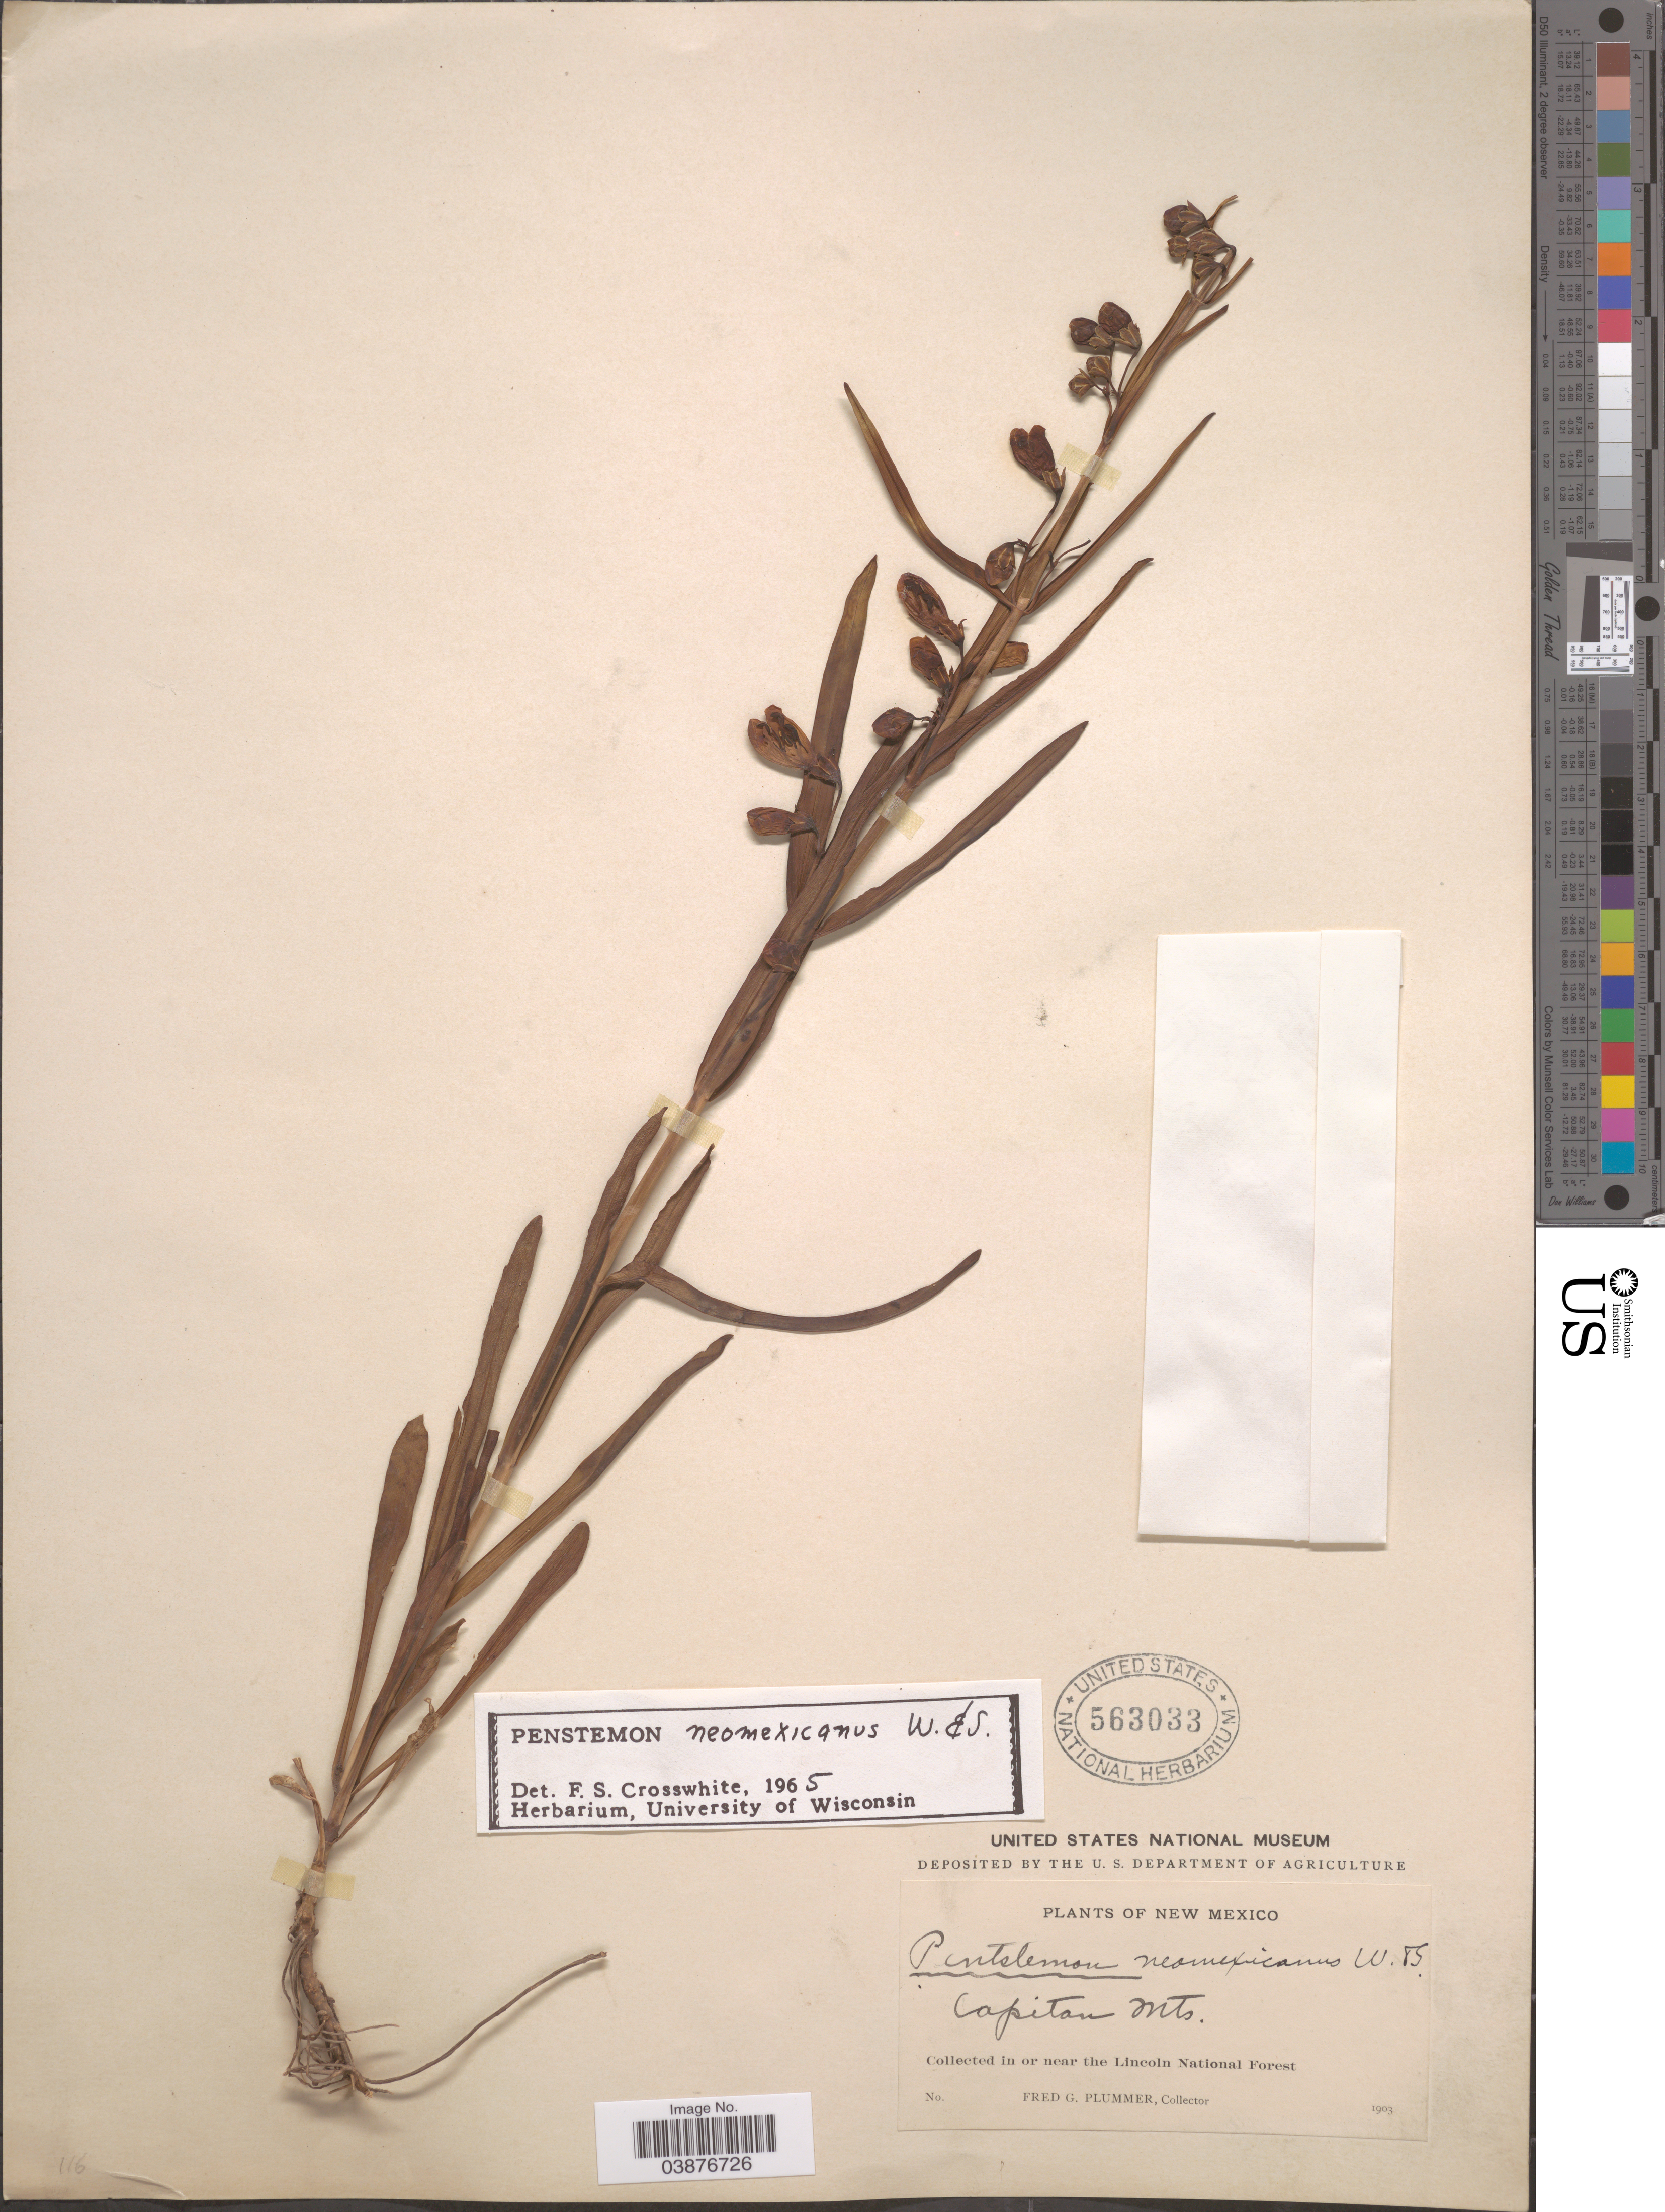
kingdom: Plantae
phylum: Tracheophyta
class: Magnoliopsida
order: Lamiales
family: Plantaginaceae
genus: Penstemon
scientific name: Penstemon neomexicanus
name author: Wooton & Standl.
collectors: F. Plummer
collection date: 1903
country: United States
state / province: New Mexico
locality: Capitan Mts. In or near the Lincoln National Forest.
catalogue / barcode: US 563033